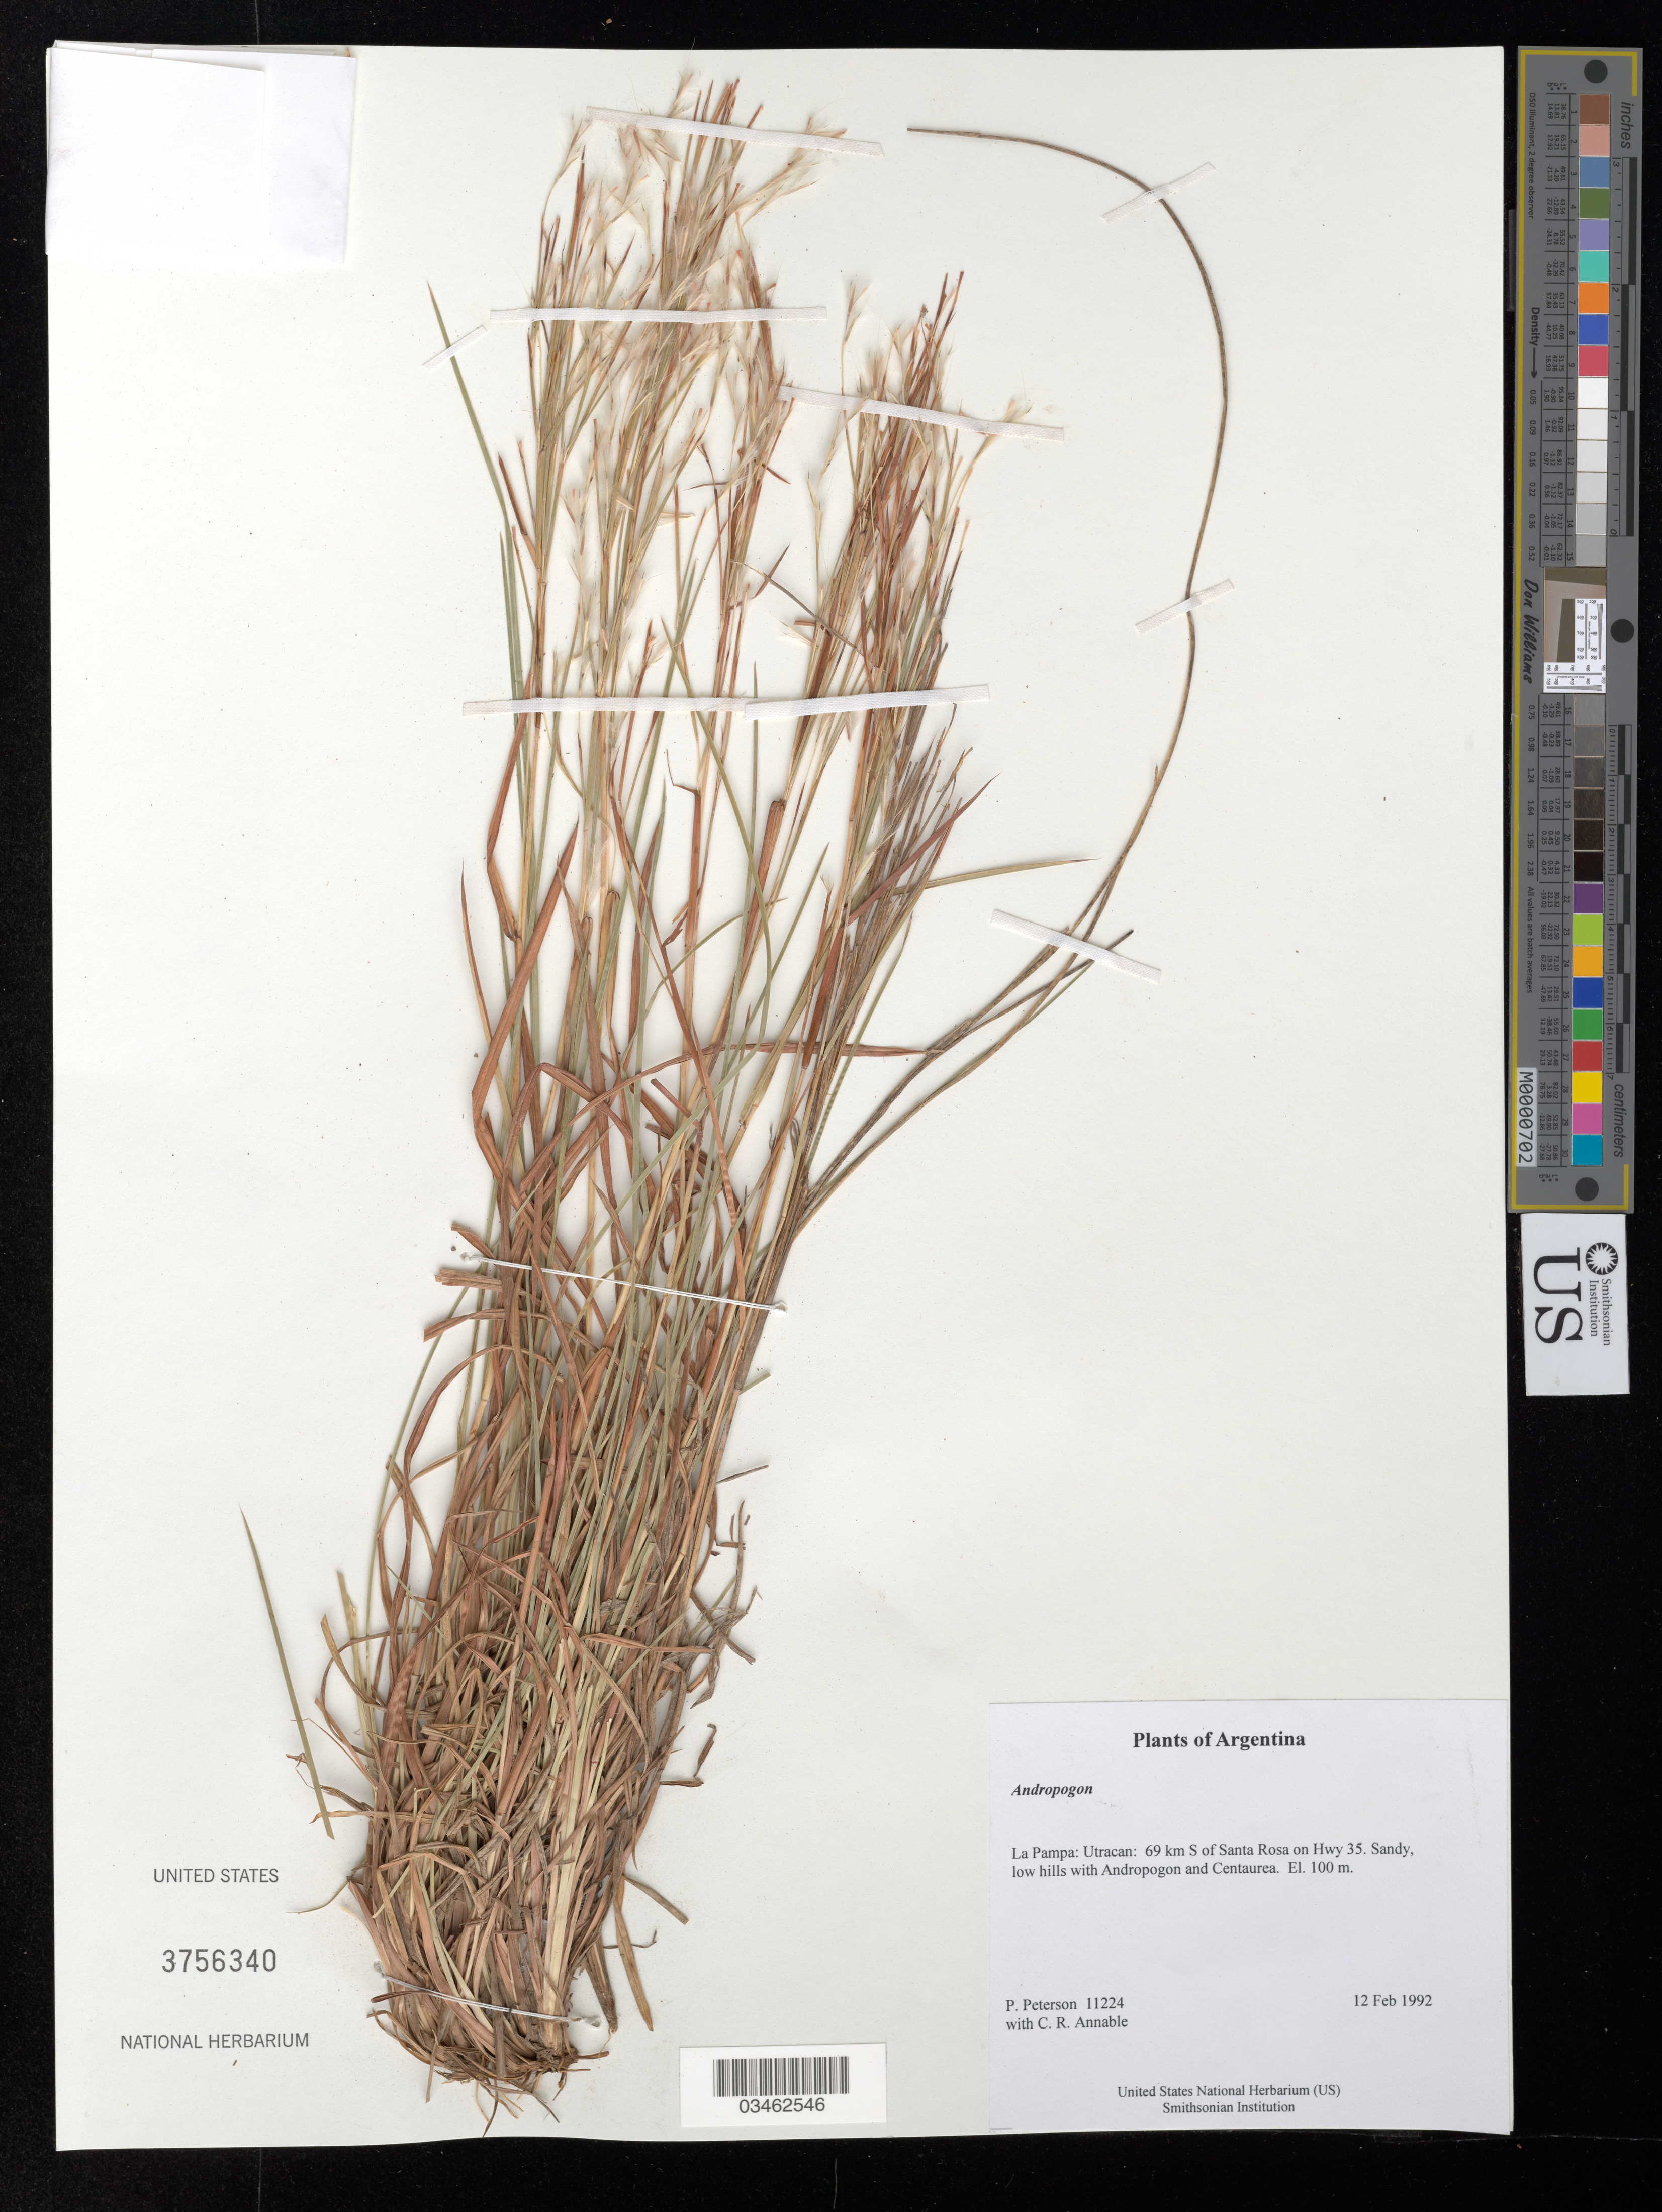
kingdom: Plantae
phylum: Tracheophyta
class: Liliopsida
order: Poales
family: Poaceae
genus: Andropogon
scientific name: Andropogon sp.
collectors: P. M. Peterson & C. R. Annable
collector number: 11224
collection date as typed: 12 Feb 1992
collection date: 1992-02-12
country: Argentina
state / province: La Pampa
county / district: Utracan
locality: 69 km S of Santa Rosa on Hwy 35.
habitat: Sandy, low hills with Andropogon and Centaurea. El. 100 m.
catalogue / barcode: US 3756340